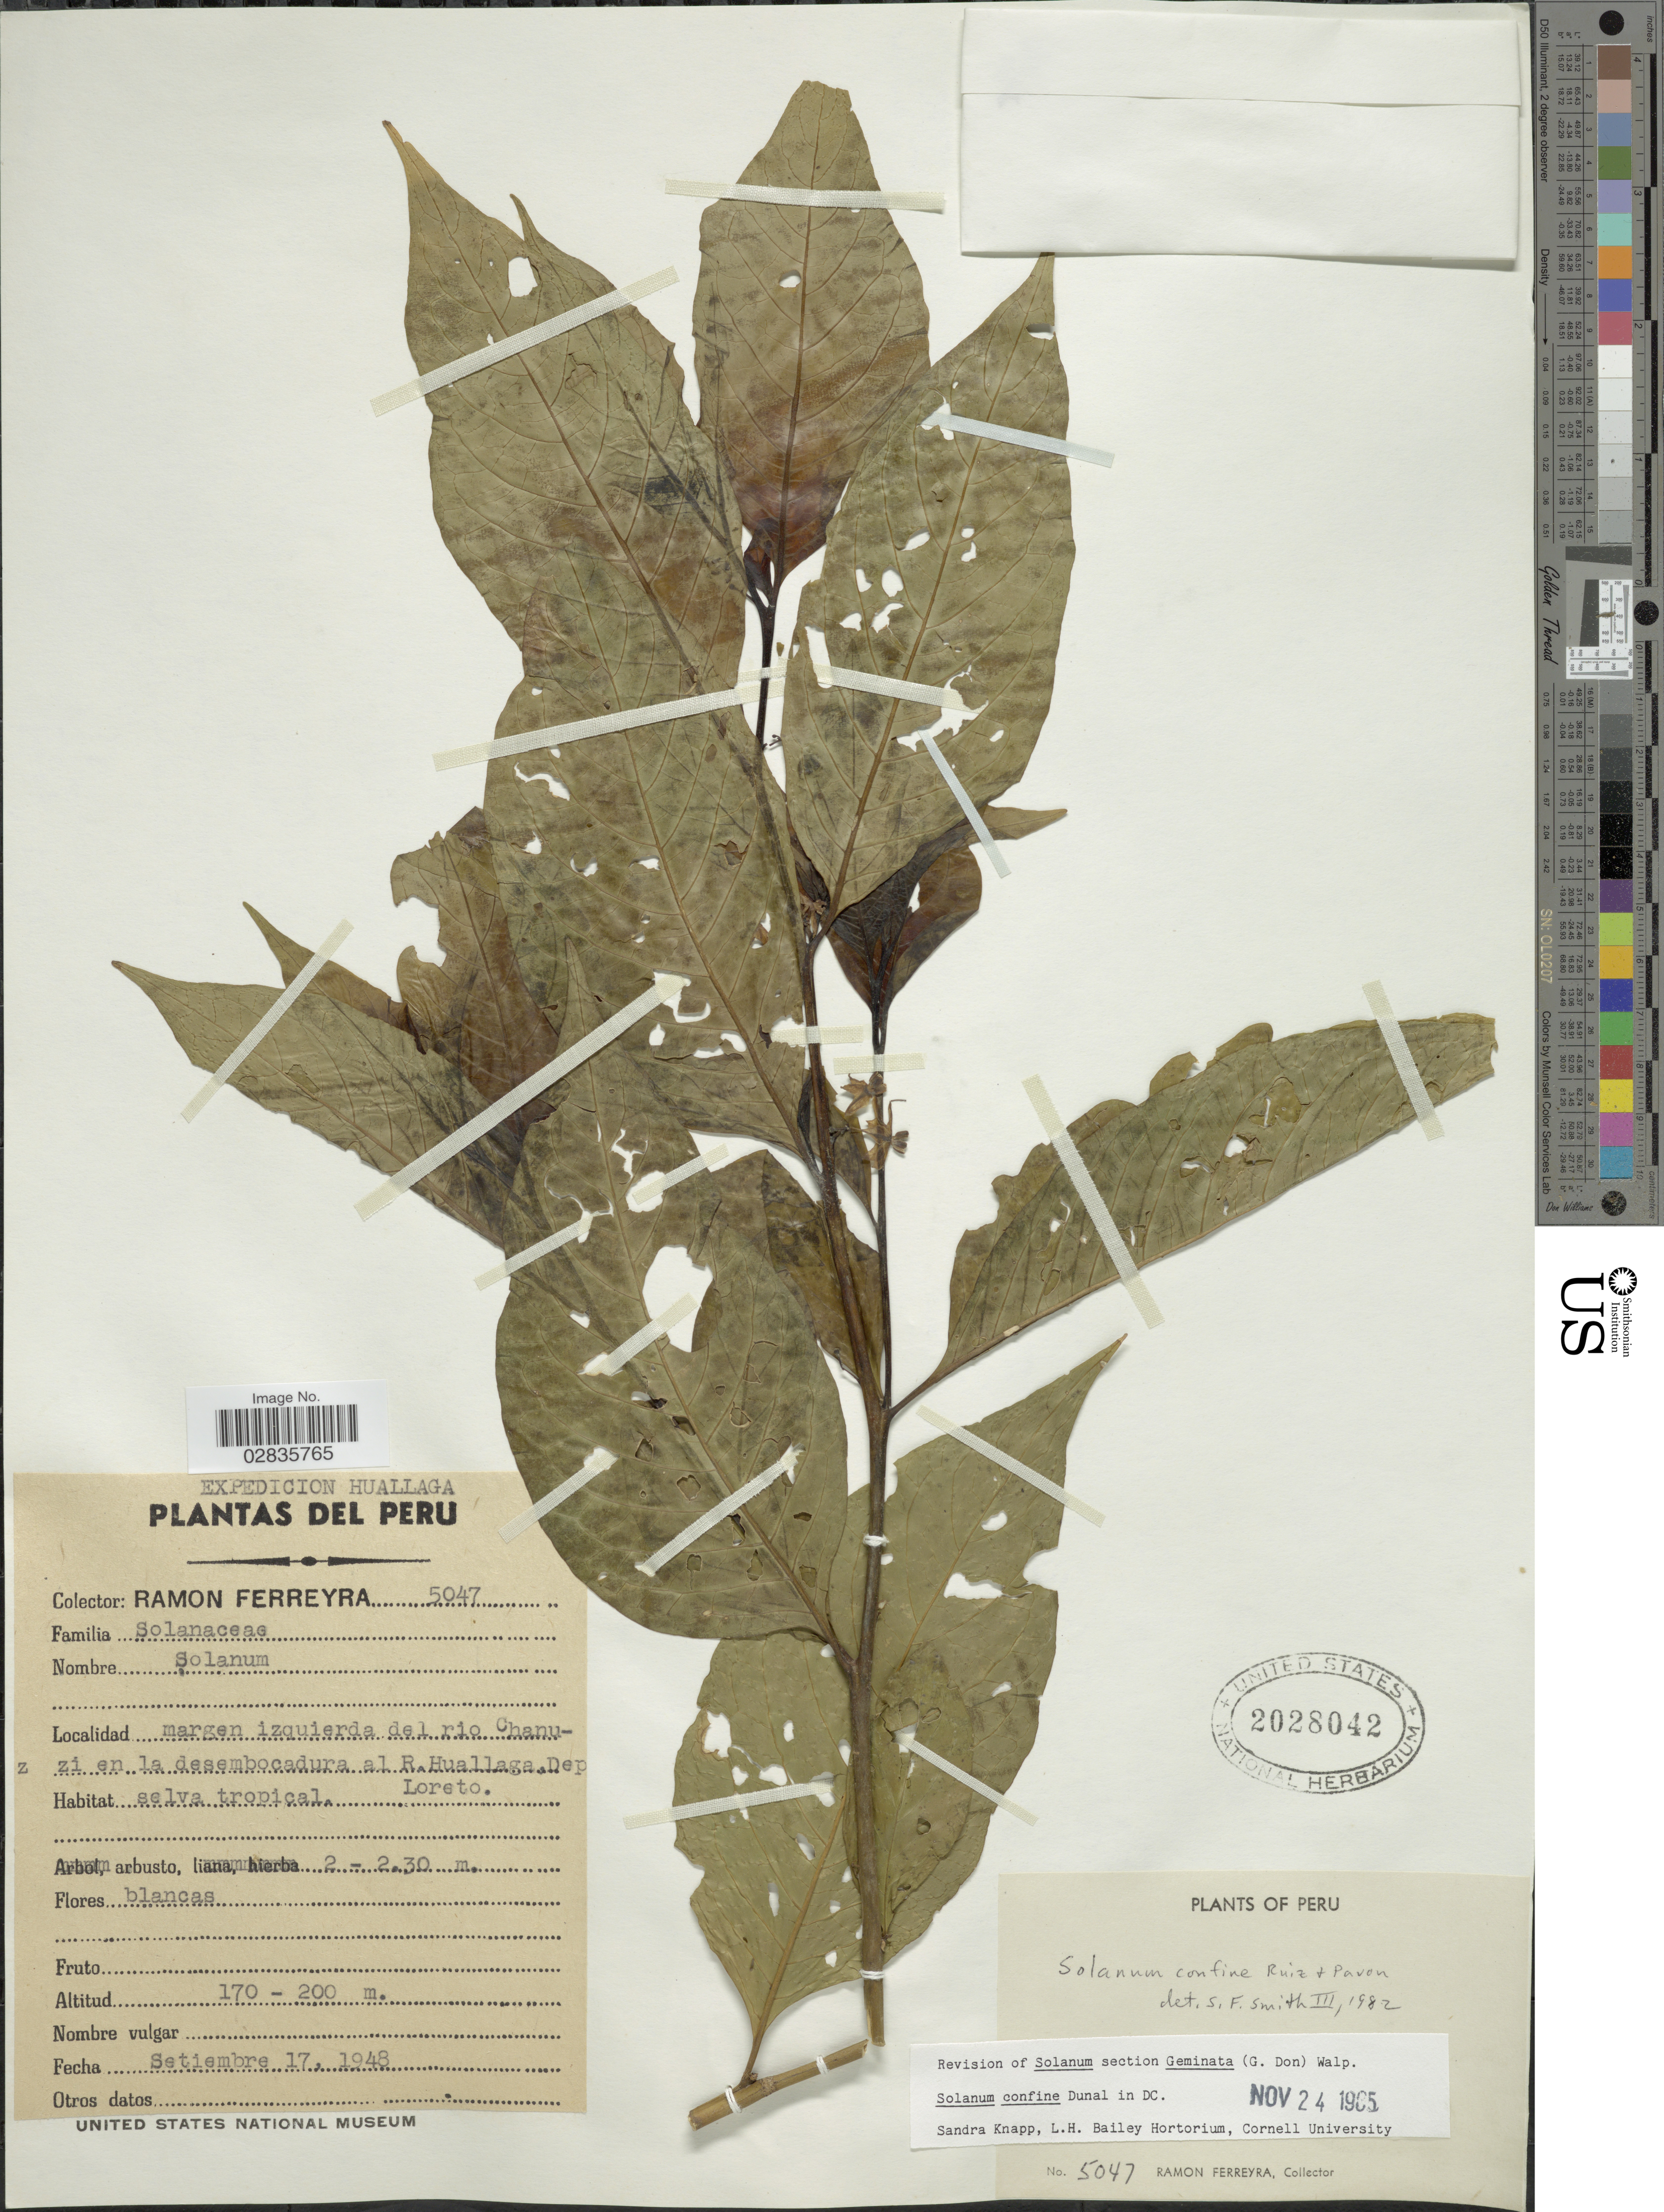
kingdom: Plantae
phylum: Tracheophyta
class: Magnoliopsida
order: Solanales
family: Solanaceae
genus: Solanum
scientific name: Solanum confine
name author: Dunal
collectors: R. A. Ferreyra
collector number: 5047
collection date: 1948-09-17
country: Peru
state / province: Loreto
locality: Margen izquierda del rio Chanuzi en la desembocadura al R. Huallaga, Dep. Loreto.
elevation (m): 170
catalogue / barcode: US 2028042